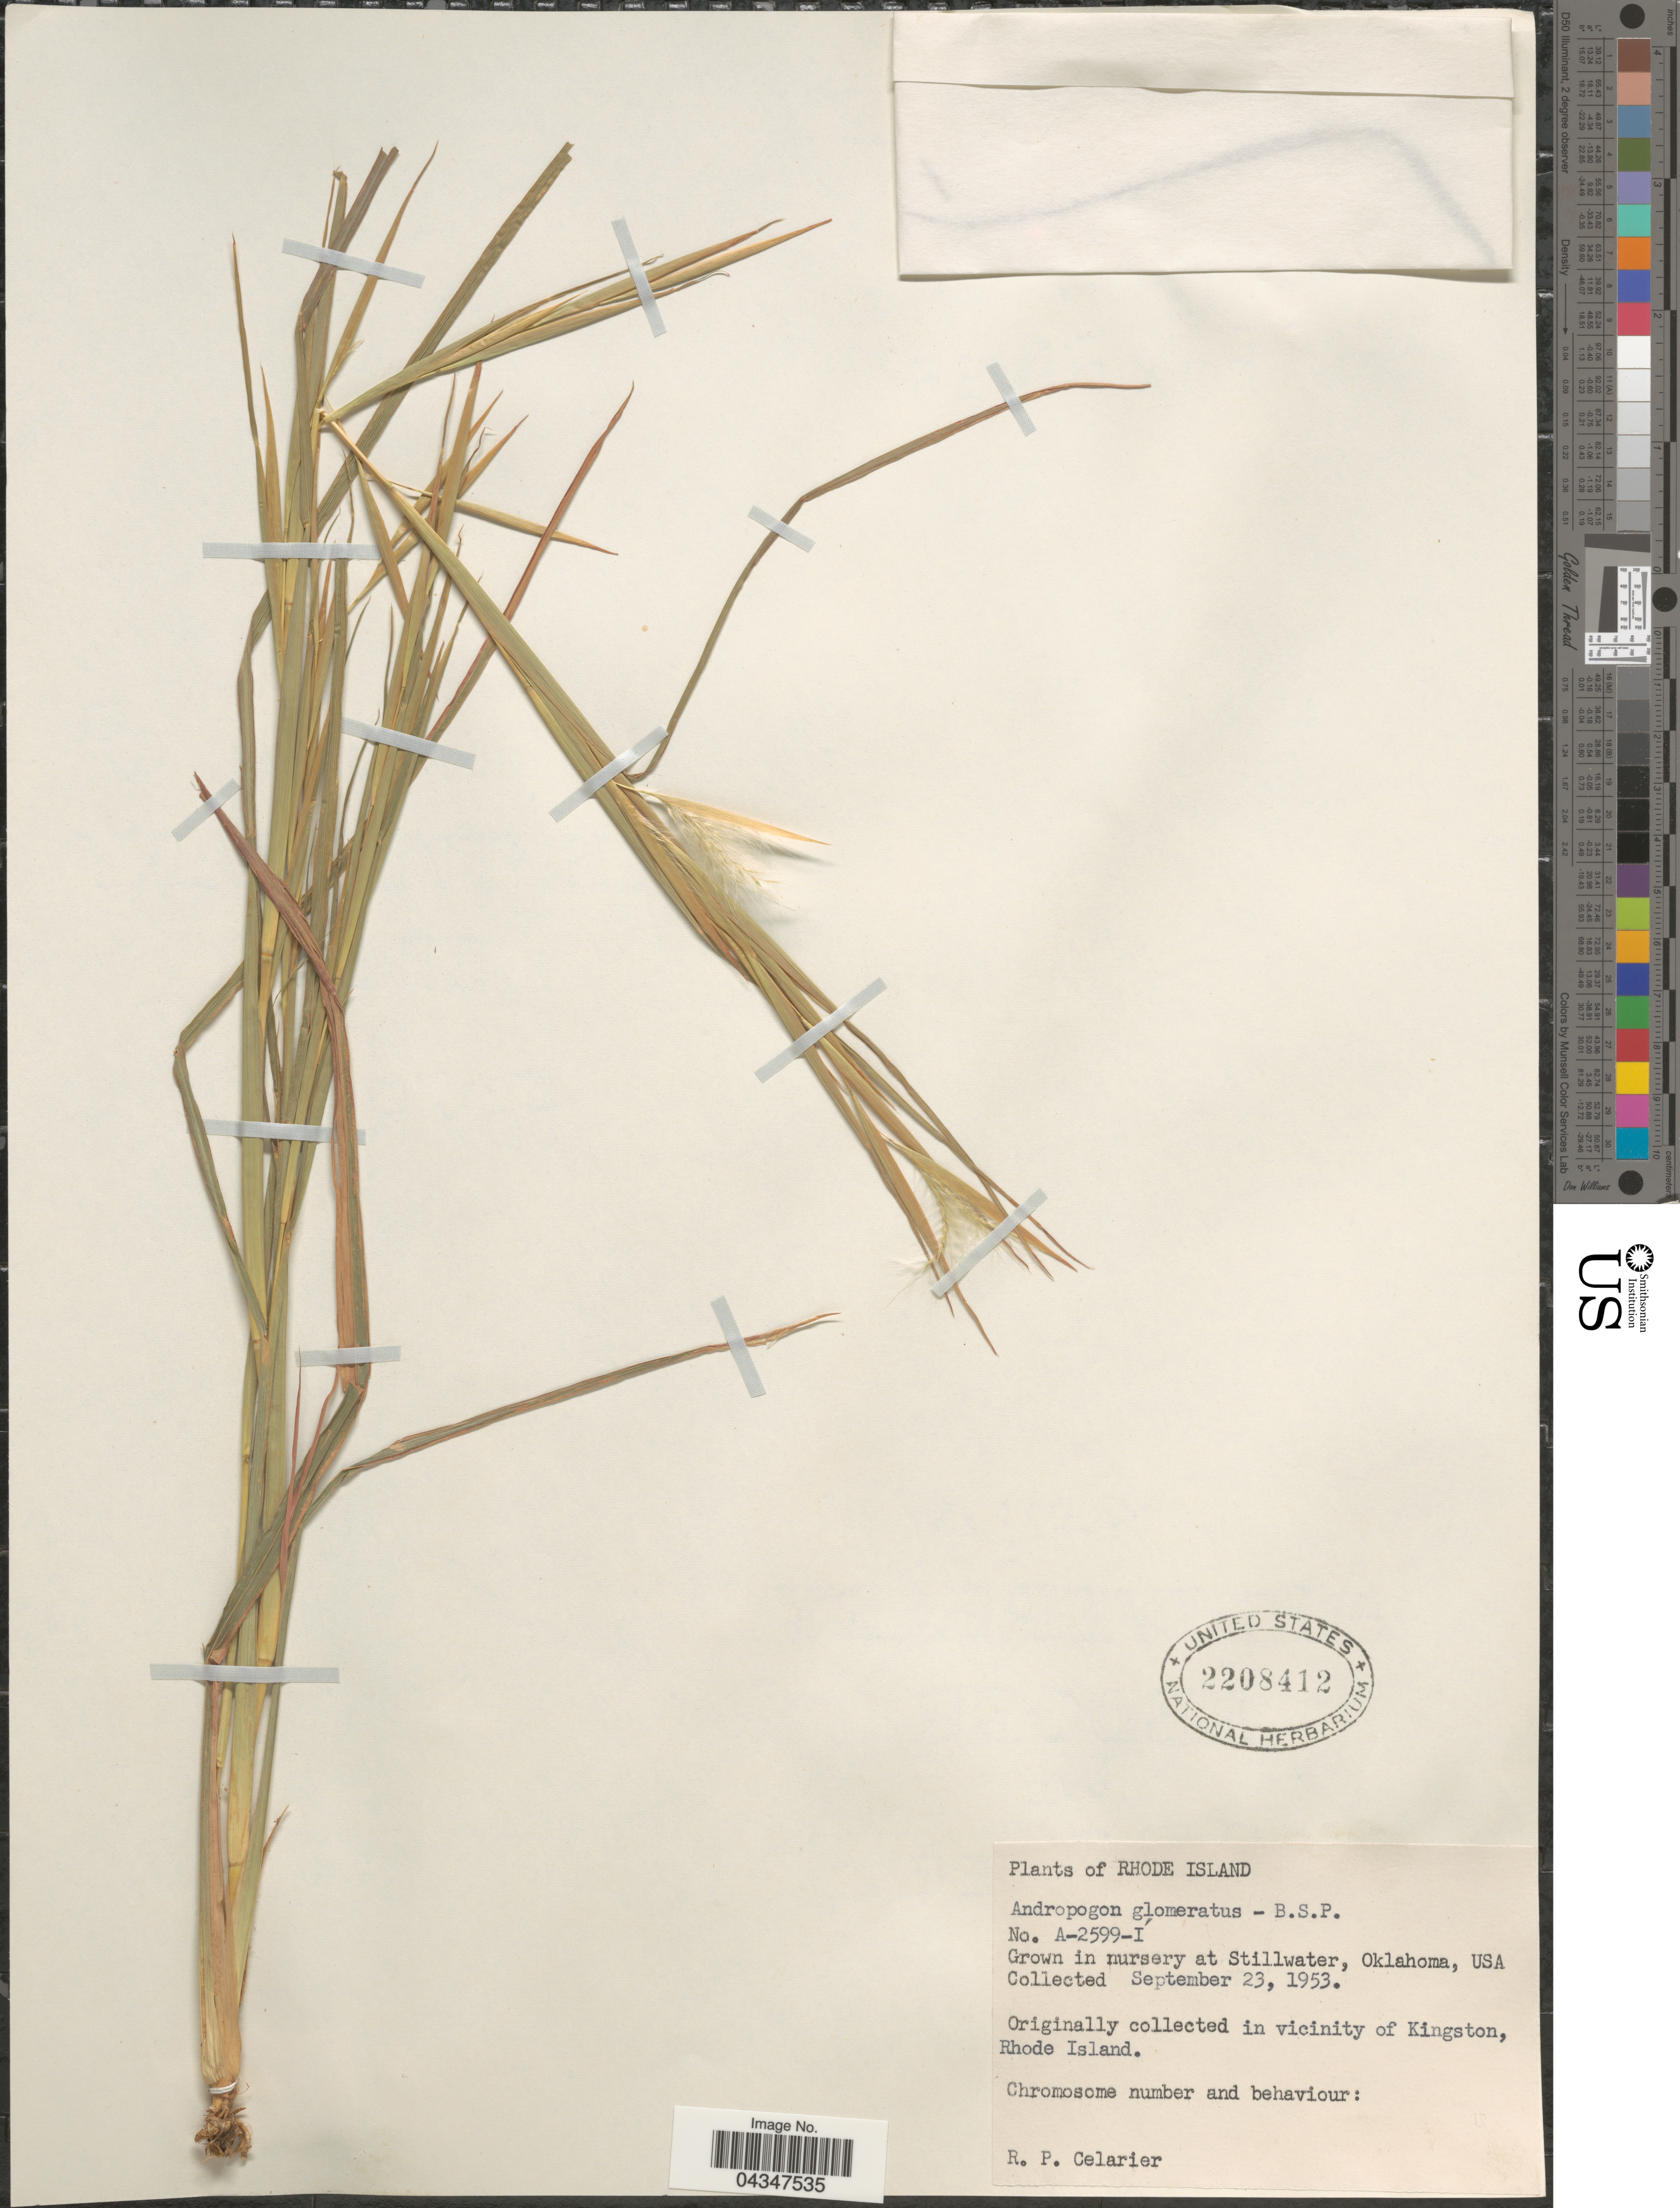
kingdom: Plantae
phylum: Tracheophyta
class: Liliopsida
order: Poales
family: Poaceae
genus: Andropogon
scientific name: Andropogon glomeratus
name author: (Walter) Britton, Stearns & Poggenb.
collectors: R. Celarier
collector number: A-2599-I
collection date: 1953-09-23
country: United States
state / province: Oklahoma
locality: In nursery at Stillwater.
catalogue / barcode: US 2208412